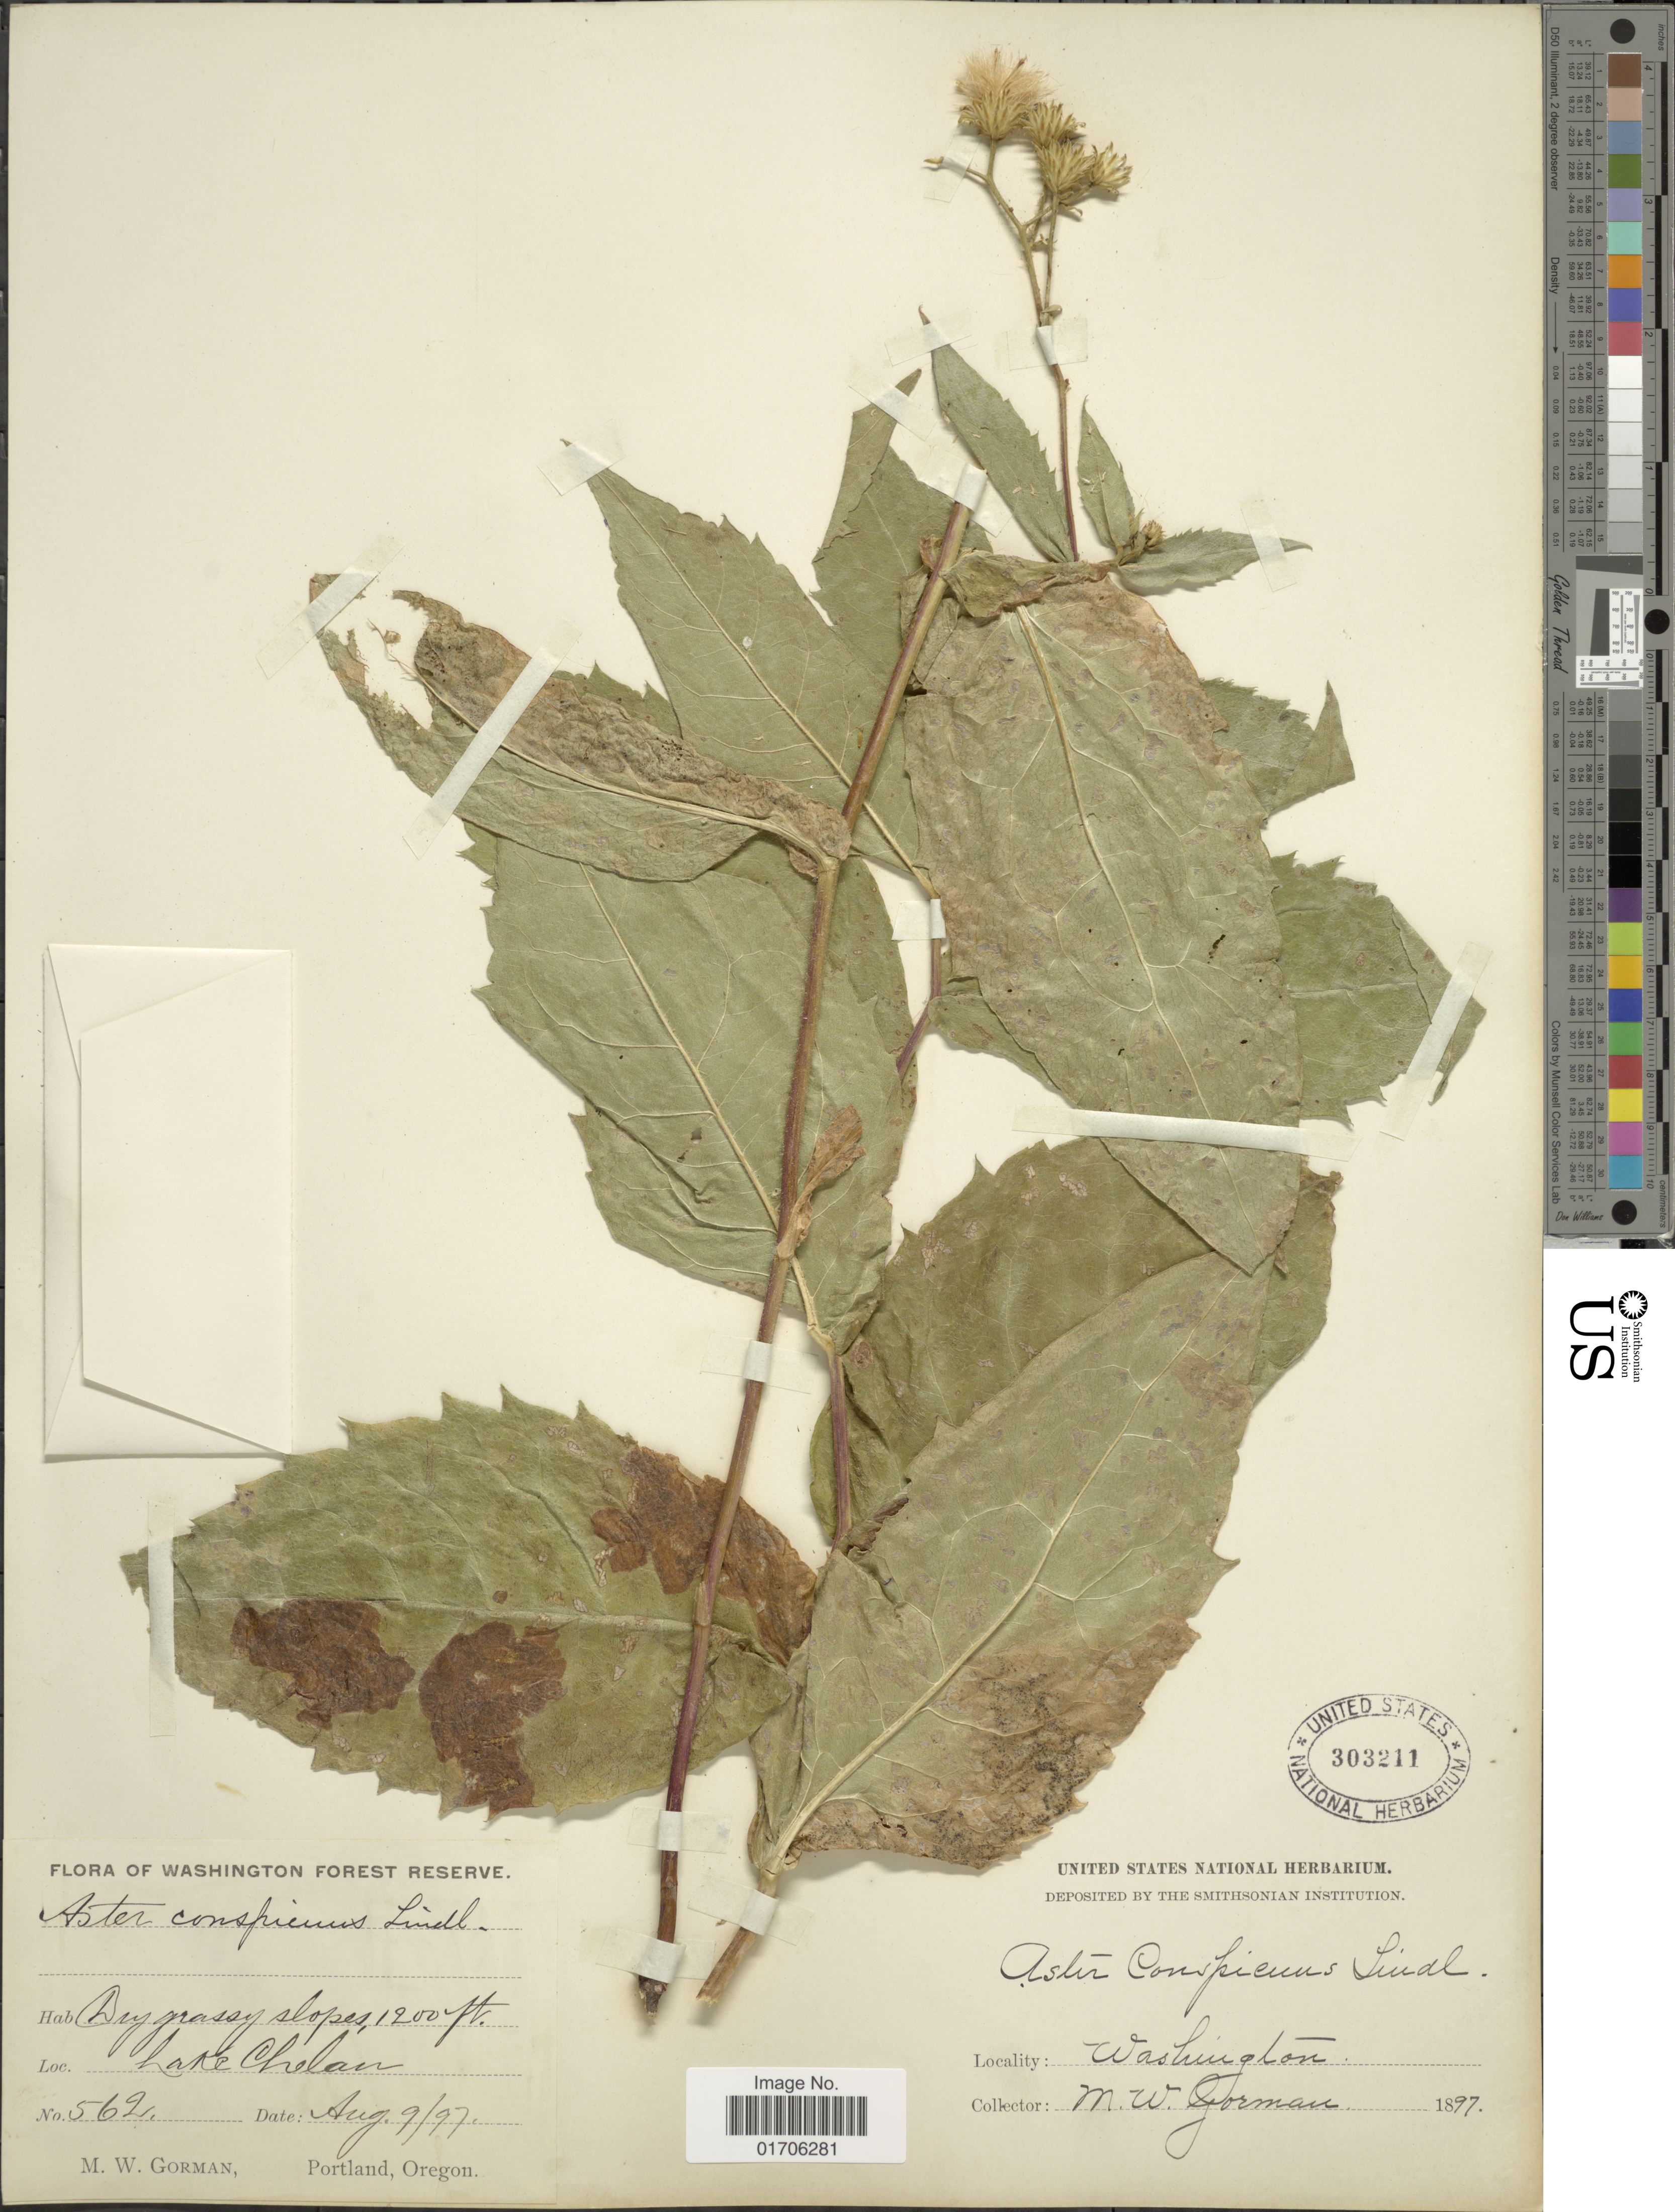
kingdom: Plantae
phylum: Tracheophyta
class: Magnoliopsida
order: Asterales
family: Asteraceae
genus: Eurybia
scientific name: Eurybia conspicua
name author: (Lindl.) G.L. Nesom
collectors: M. W. Gorman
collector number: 562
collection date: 1897-08-09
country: United States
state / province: Washington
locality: Washington Forest Reserve. Lake Chelan.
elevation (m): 366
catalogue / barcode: US 303211